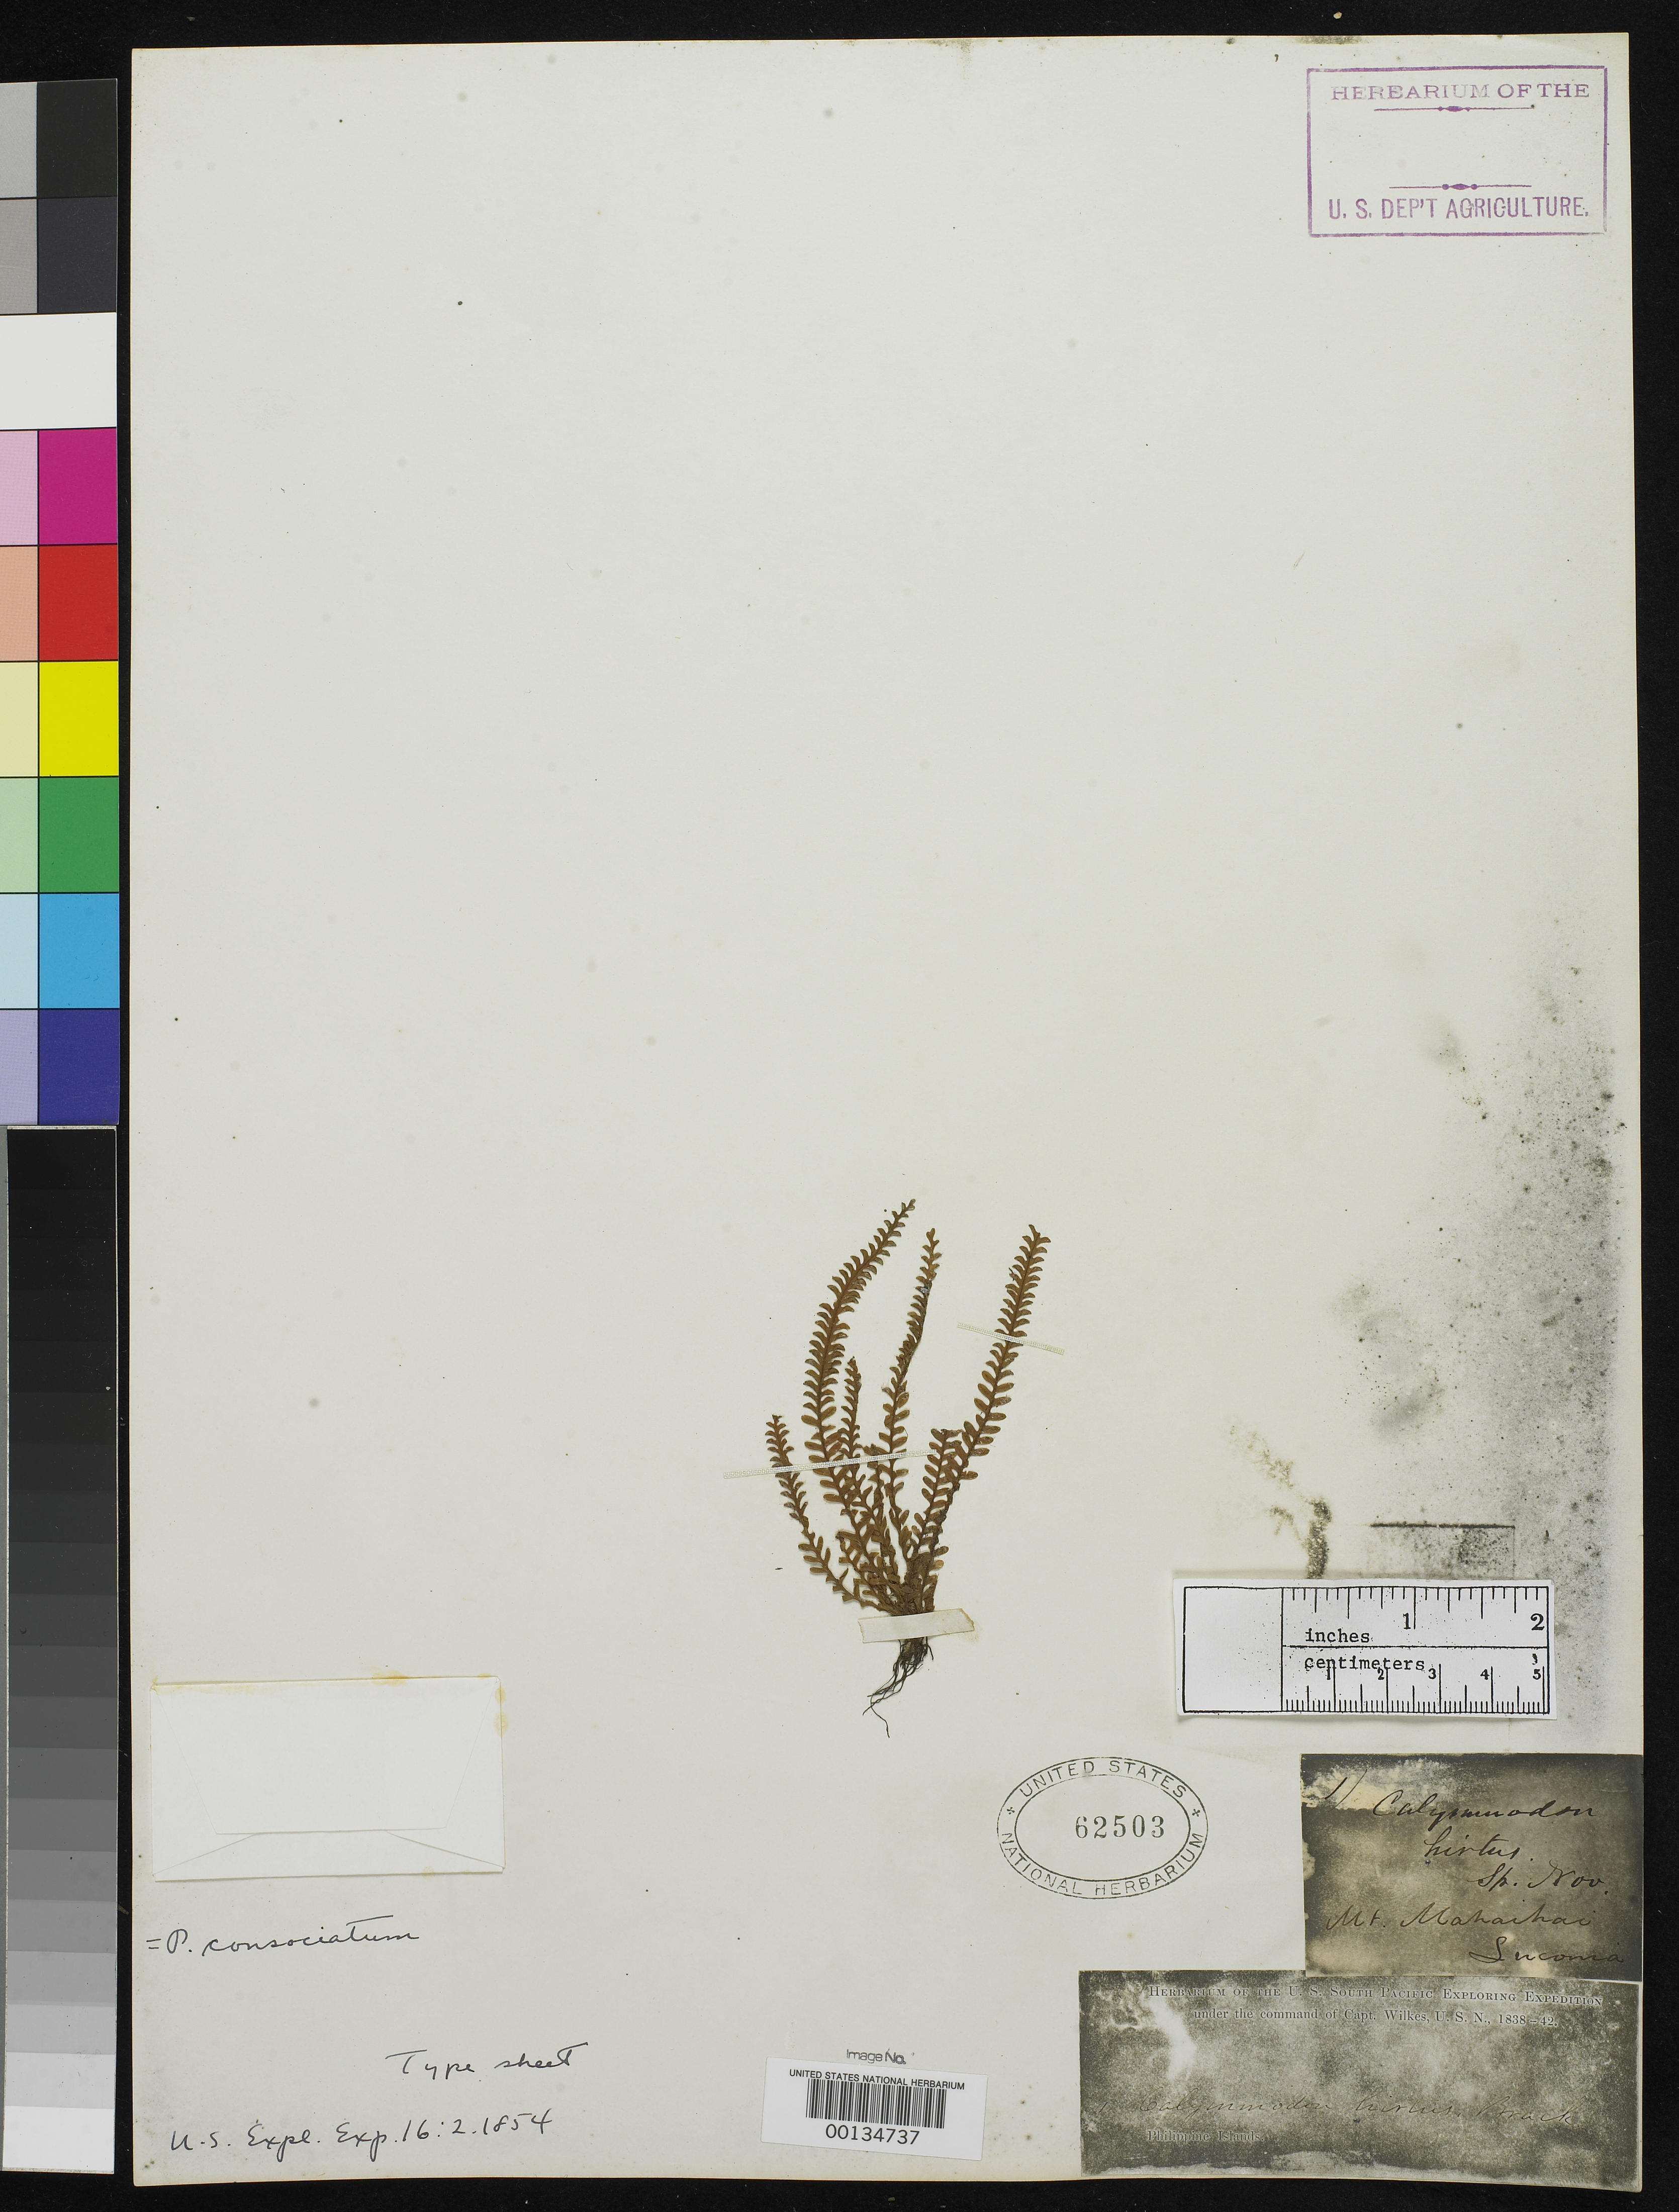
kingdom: Plantae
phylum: Tracheophyta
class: Polypodiopsida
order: Polypodiales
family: Polypodiaceae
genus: Calymmodon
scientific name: Calymmodon hirtus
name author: Brack. in Wilkes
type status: Holotype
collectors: Wilkes Explor. Exped.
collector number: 1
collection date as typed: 1838 to -- --- 1842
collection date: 1838/1842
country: Philippines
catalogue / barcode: US 62503